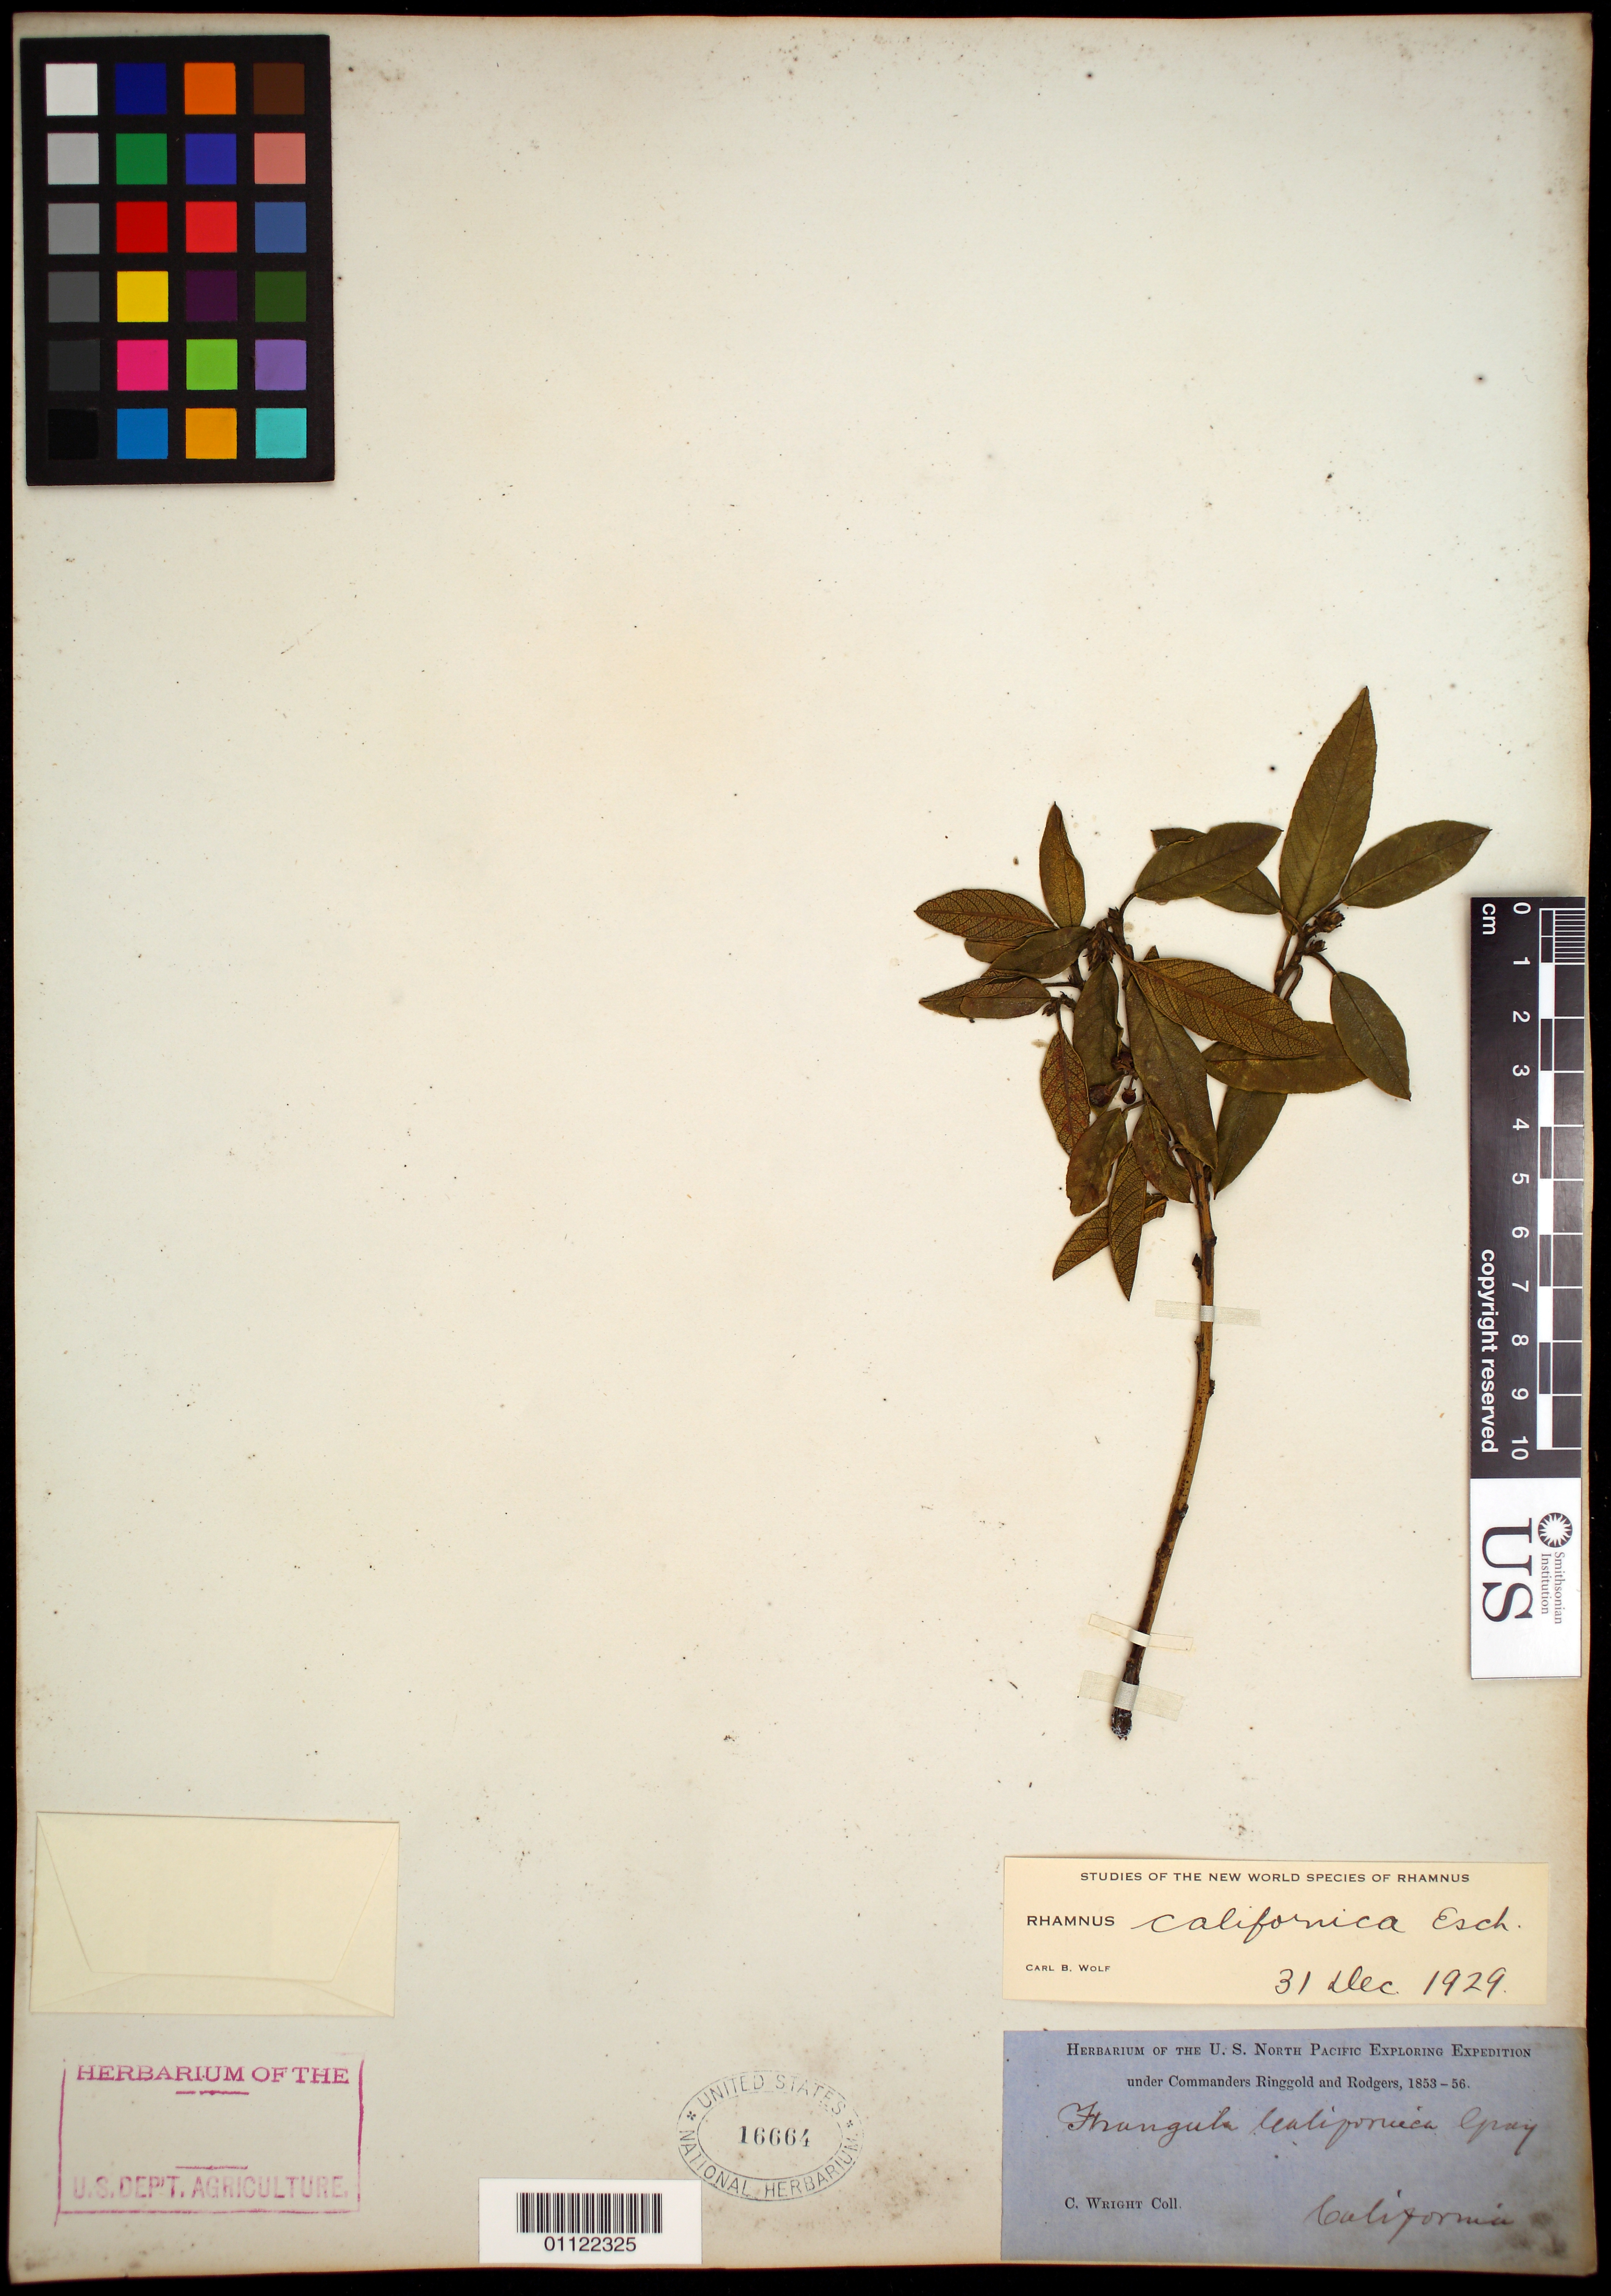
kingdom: Plantae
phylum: Tracheophyta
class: Magnoliopsida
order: Rosales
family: Rhamnaceae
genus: Frangula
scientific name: Frangula californica subsp. californica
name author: (Eschsch.) A. Gray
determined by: Strong, Mark T., (BOT), Smithsonian Institution - National Museum of Natural History (UNITED STATES)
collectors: C. Wright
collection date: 1853/1856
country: United States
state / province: California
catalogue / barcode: US 16664